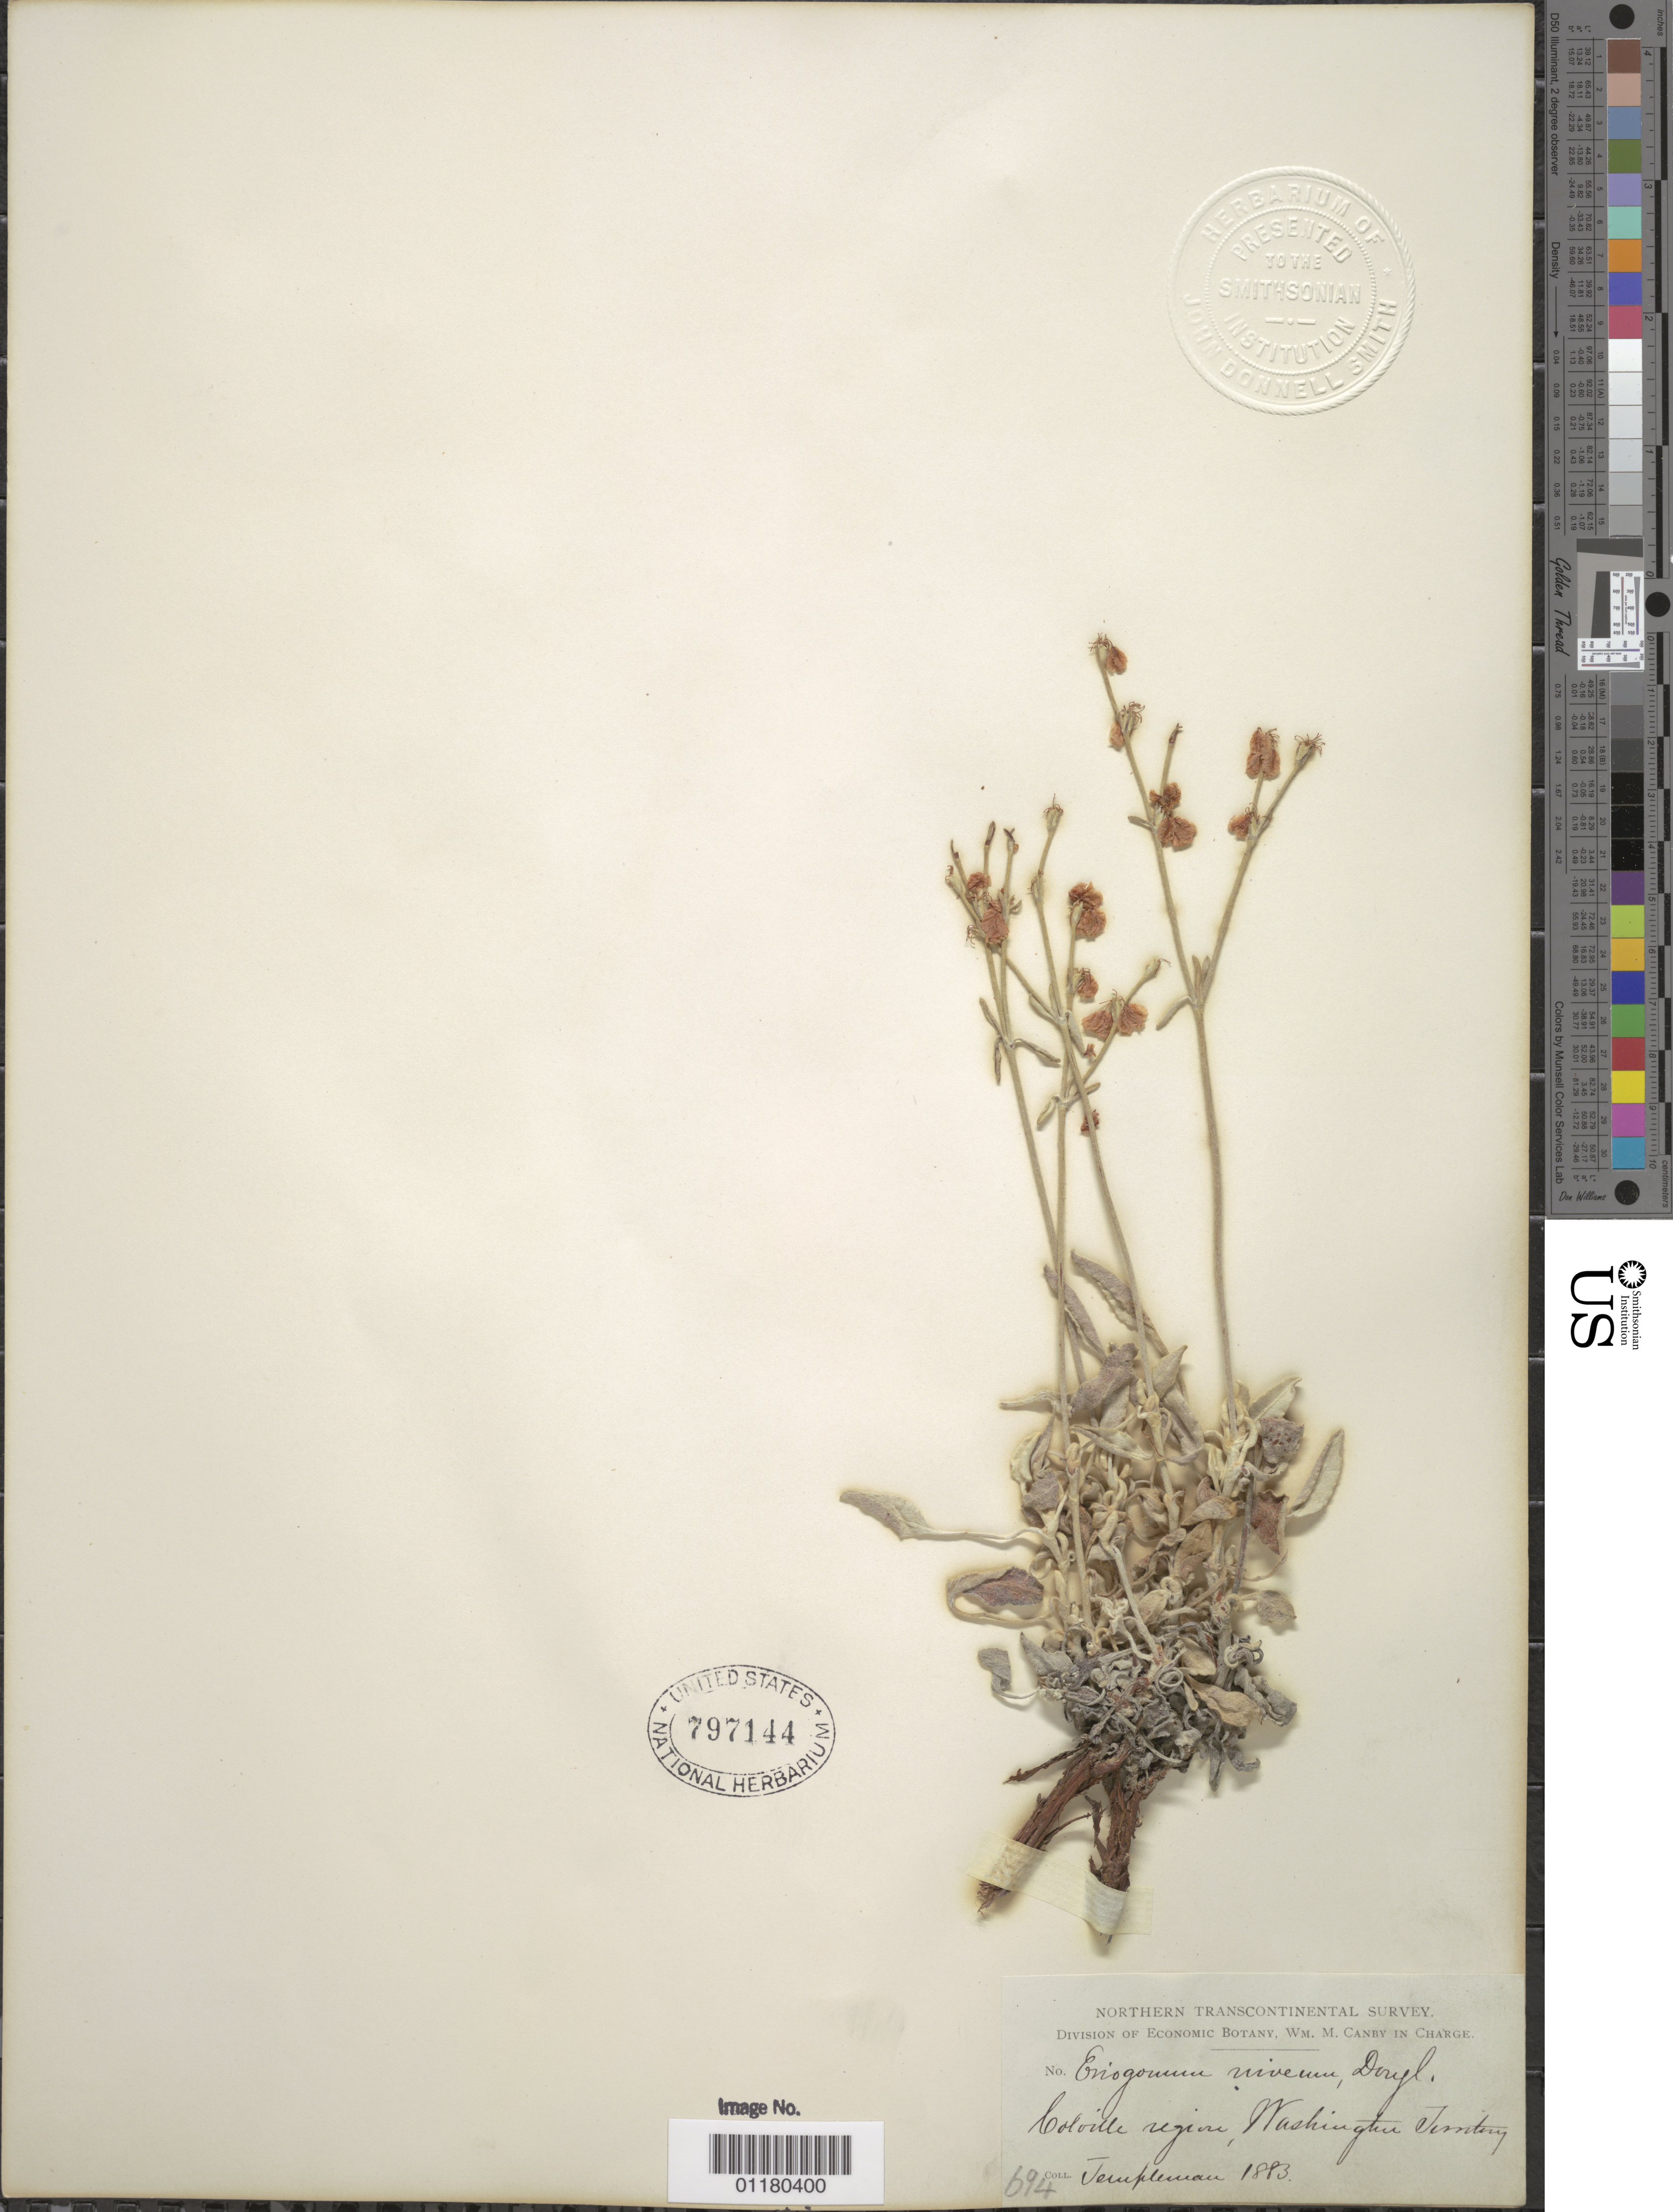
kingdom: Plantae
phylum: Tracheophyta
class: Magnoliopsida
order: Caryophyllales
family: Polygonaceae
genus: Eriogonum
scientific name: Eriogonum niverum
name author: Douglas ex Benth.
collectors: -. Templeman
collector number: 694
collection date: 1883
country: United States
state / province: Washington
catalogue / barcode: US 797144